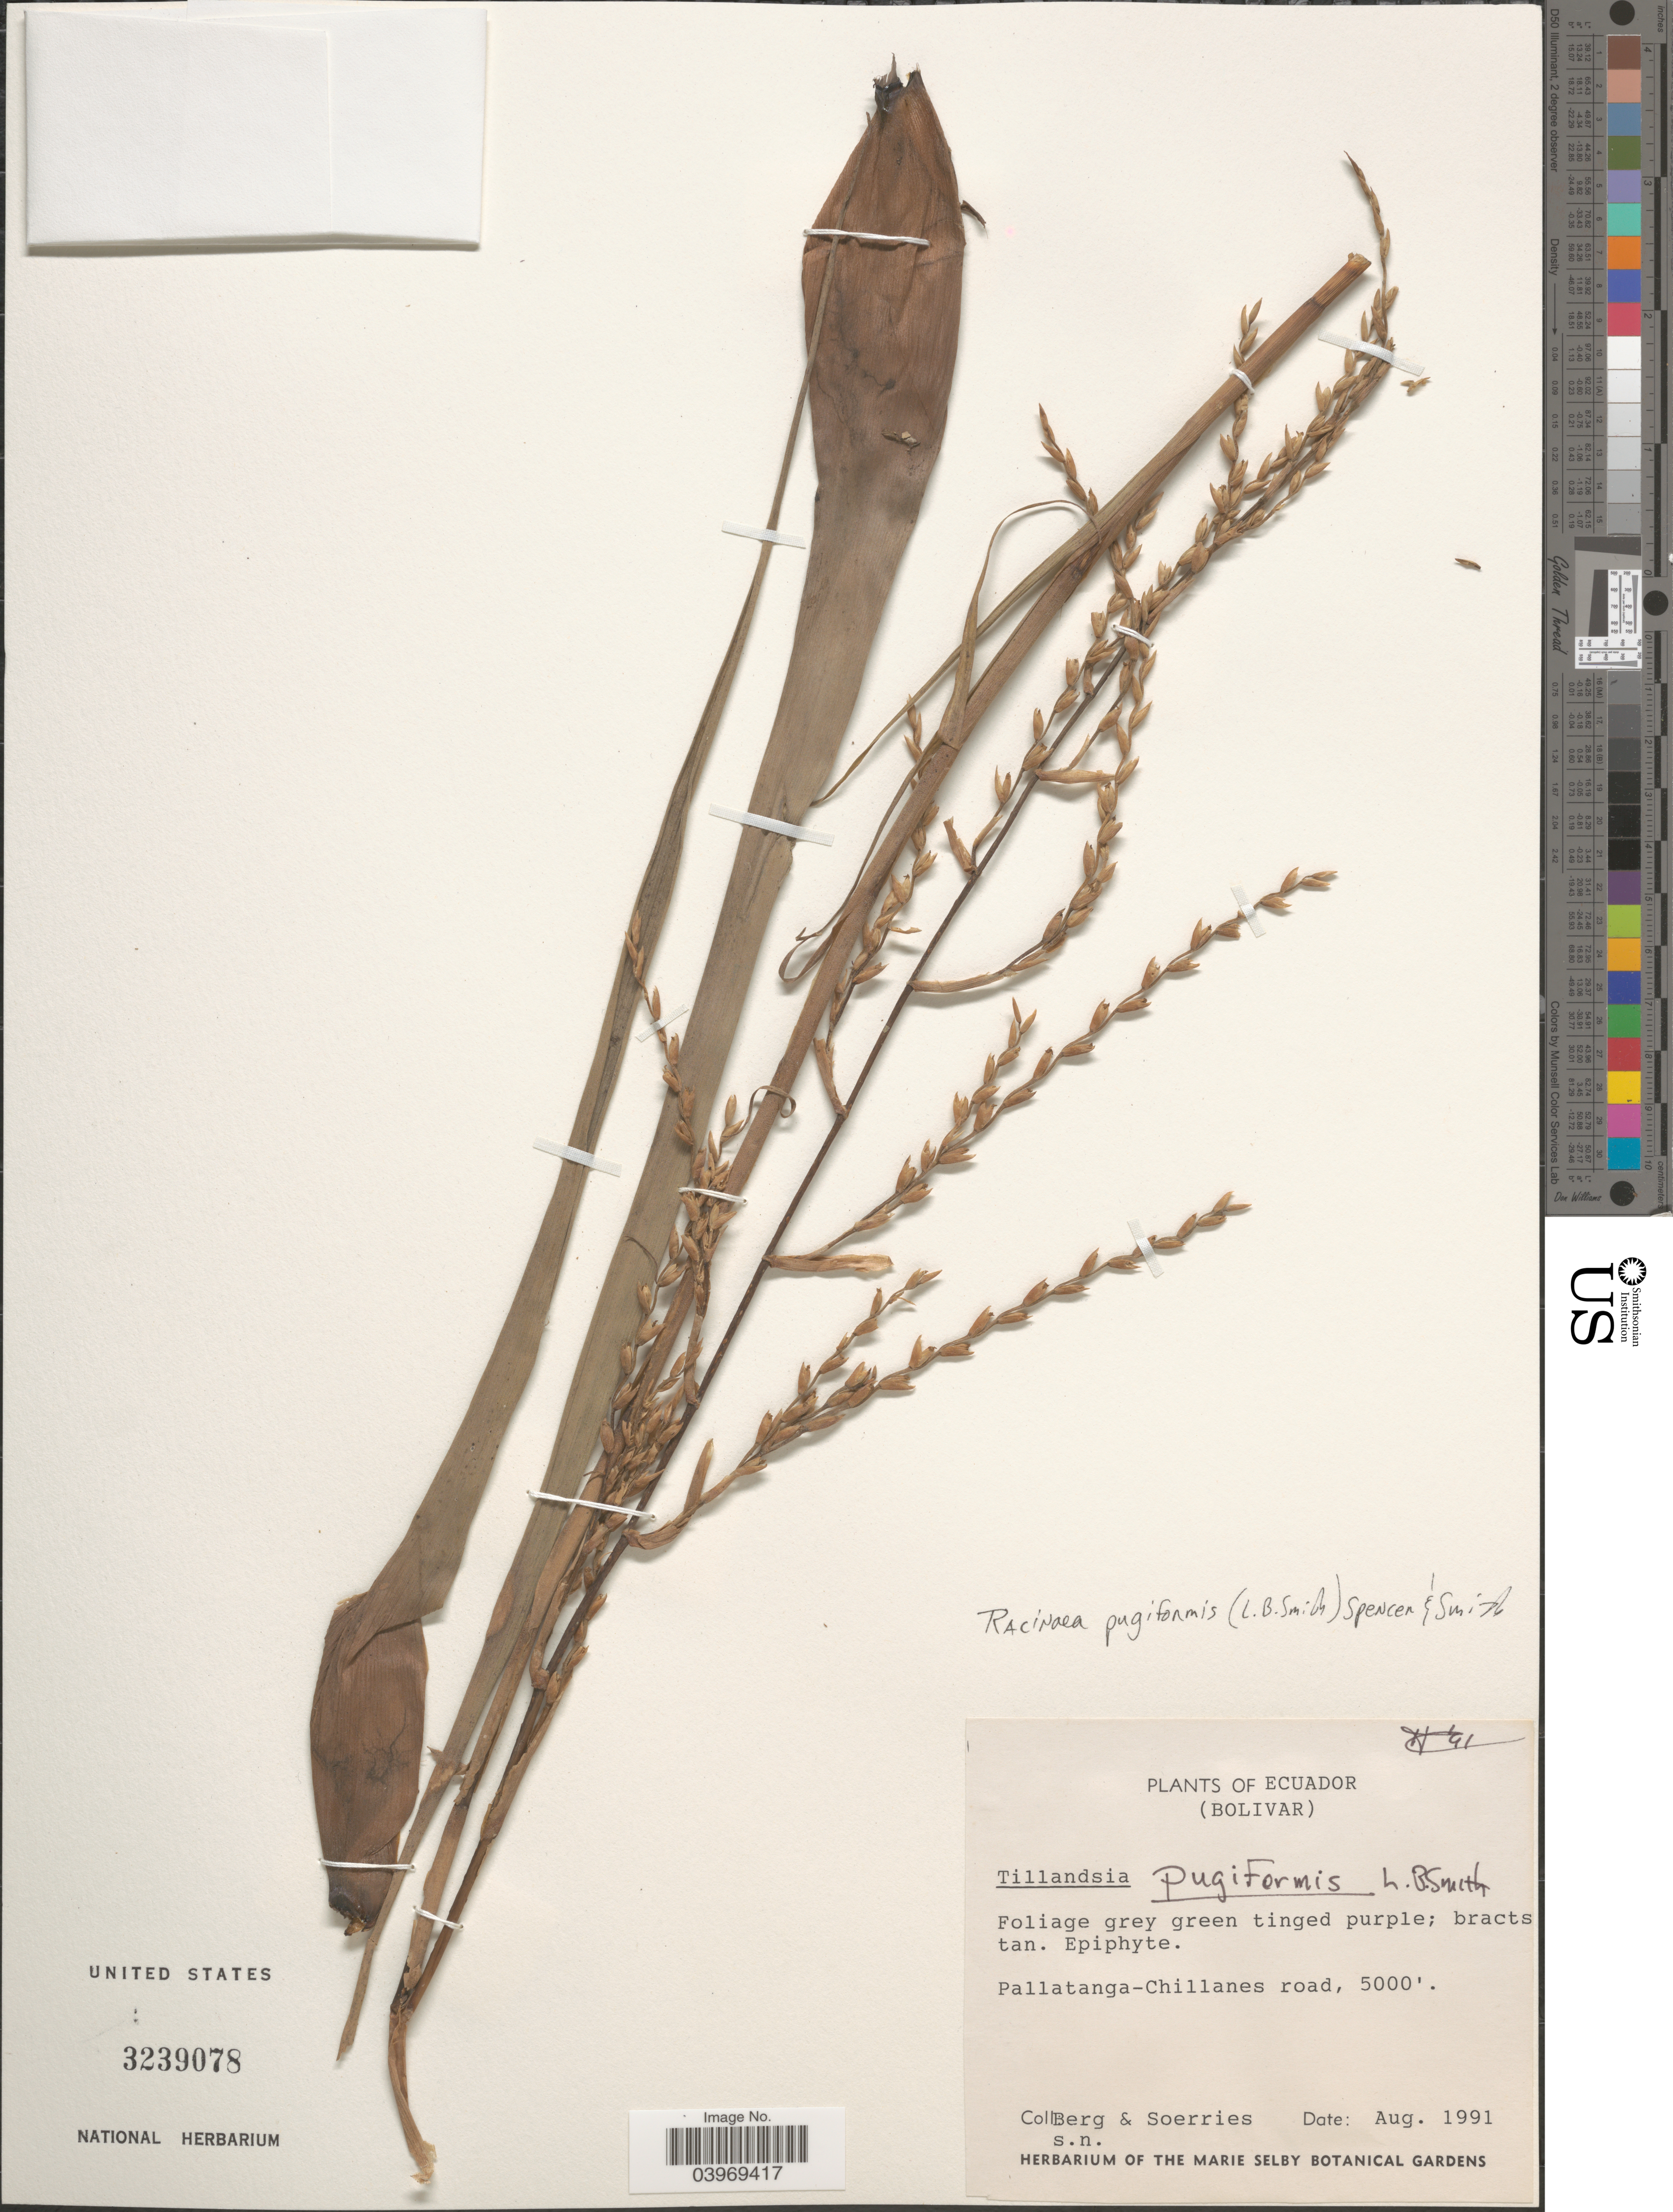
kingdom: Plantae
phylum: Tracheophyta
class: Liliopsida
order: Poales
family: Bromeliaceae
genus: Racinaea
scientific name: Racinaea pugiformis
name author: (L.B. Sm.) M.A. Spencer & L.B. Sm.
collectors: -- Berg & Soerries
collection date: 1991-08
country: Ecuador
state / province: Bolívar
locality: Pallatanga-Chillanes road.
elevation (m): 1524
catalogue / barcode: US 3239078